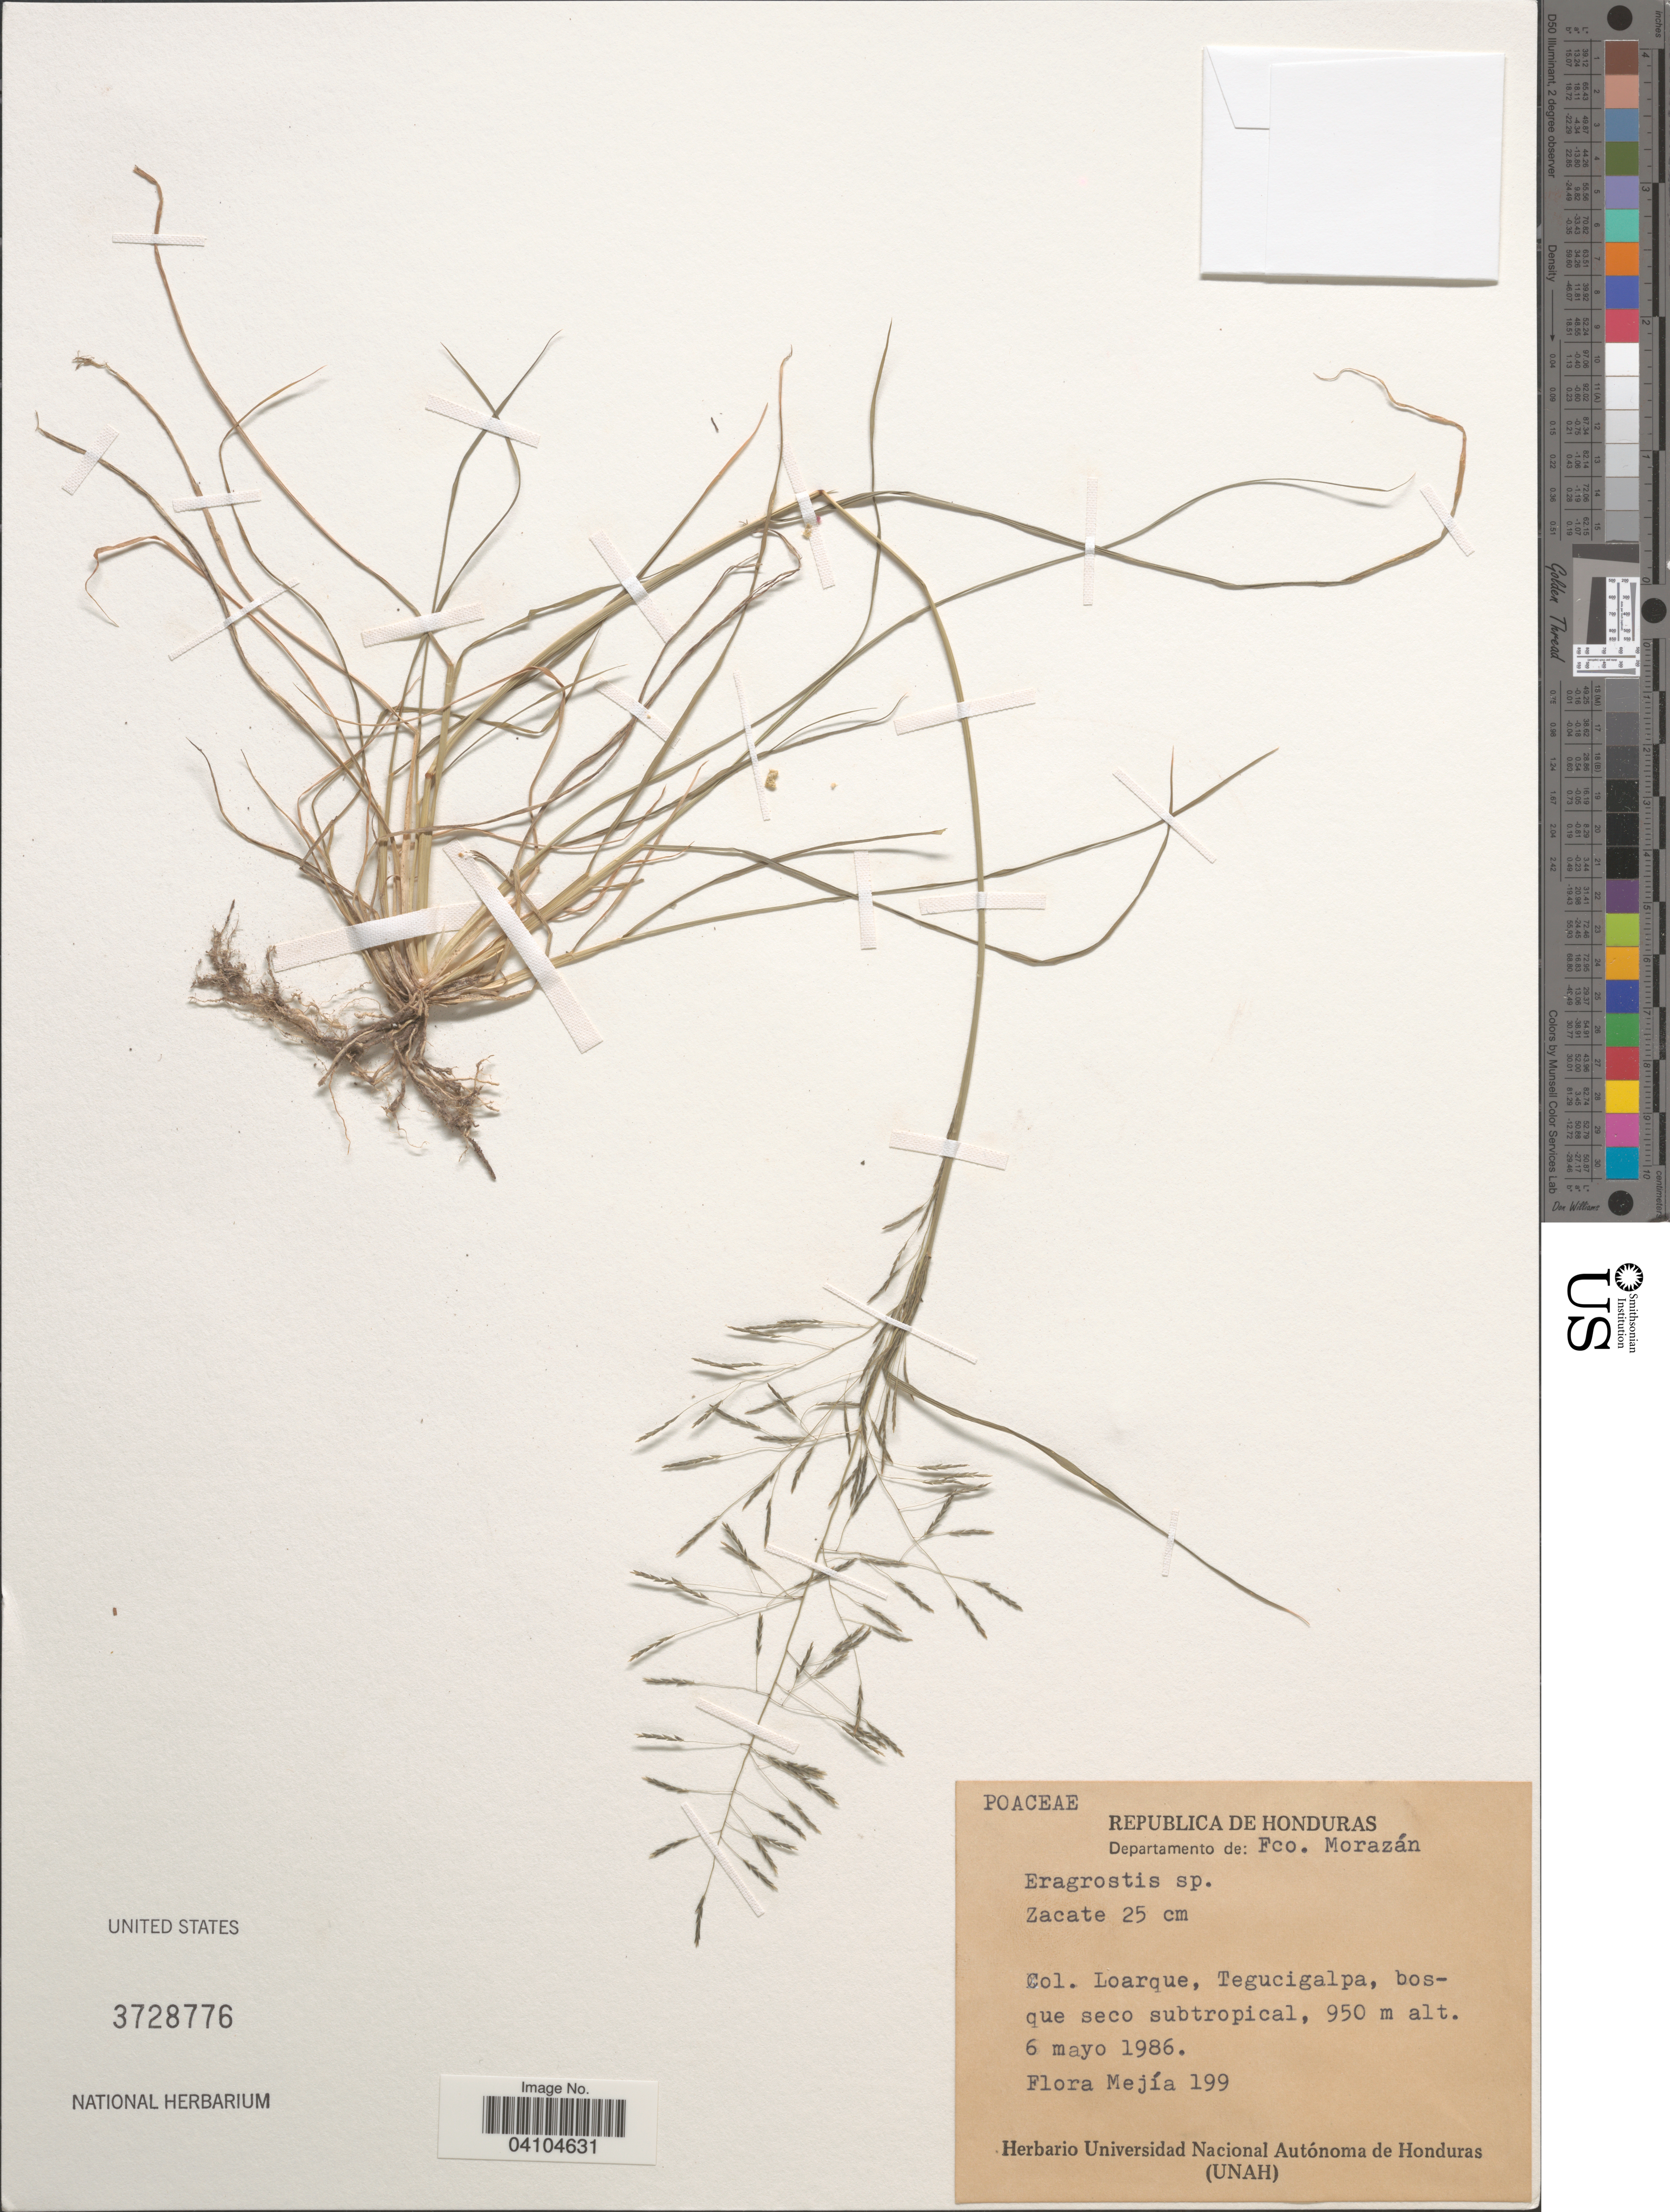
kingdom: Plantae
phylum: Tracheophyta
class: Liliopsida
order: Poales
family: Poaceae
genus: Eragrostis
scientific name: Eragrostis sp.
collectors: F. Mejia C.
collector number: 199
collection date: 1986-05-06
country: Honduras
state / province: Fco. Morazán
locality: Departamento de Fco. Morazán. Col. Loarque, Tegucigalpa, bosque seco subtropical.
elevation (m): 950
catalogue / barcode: US 3728776